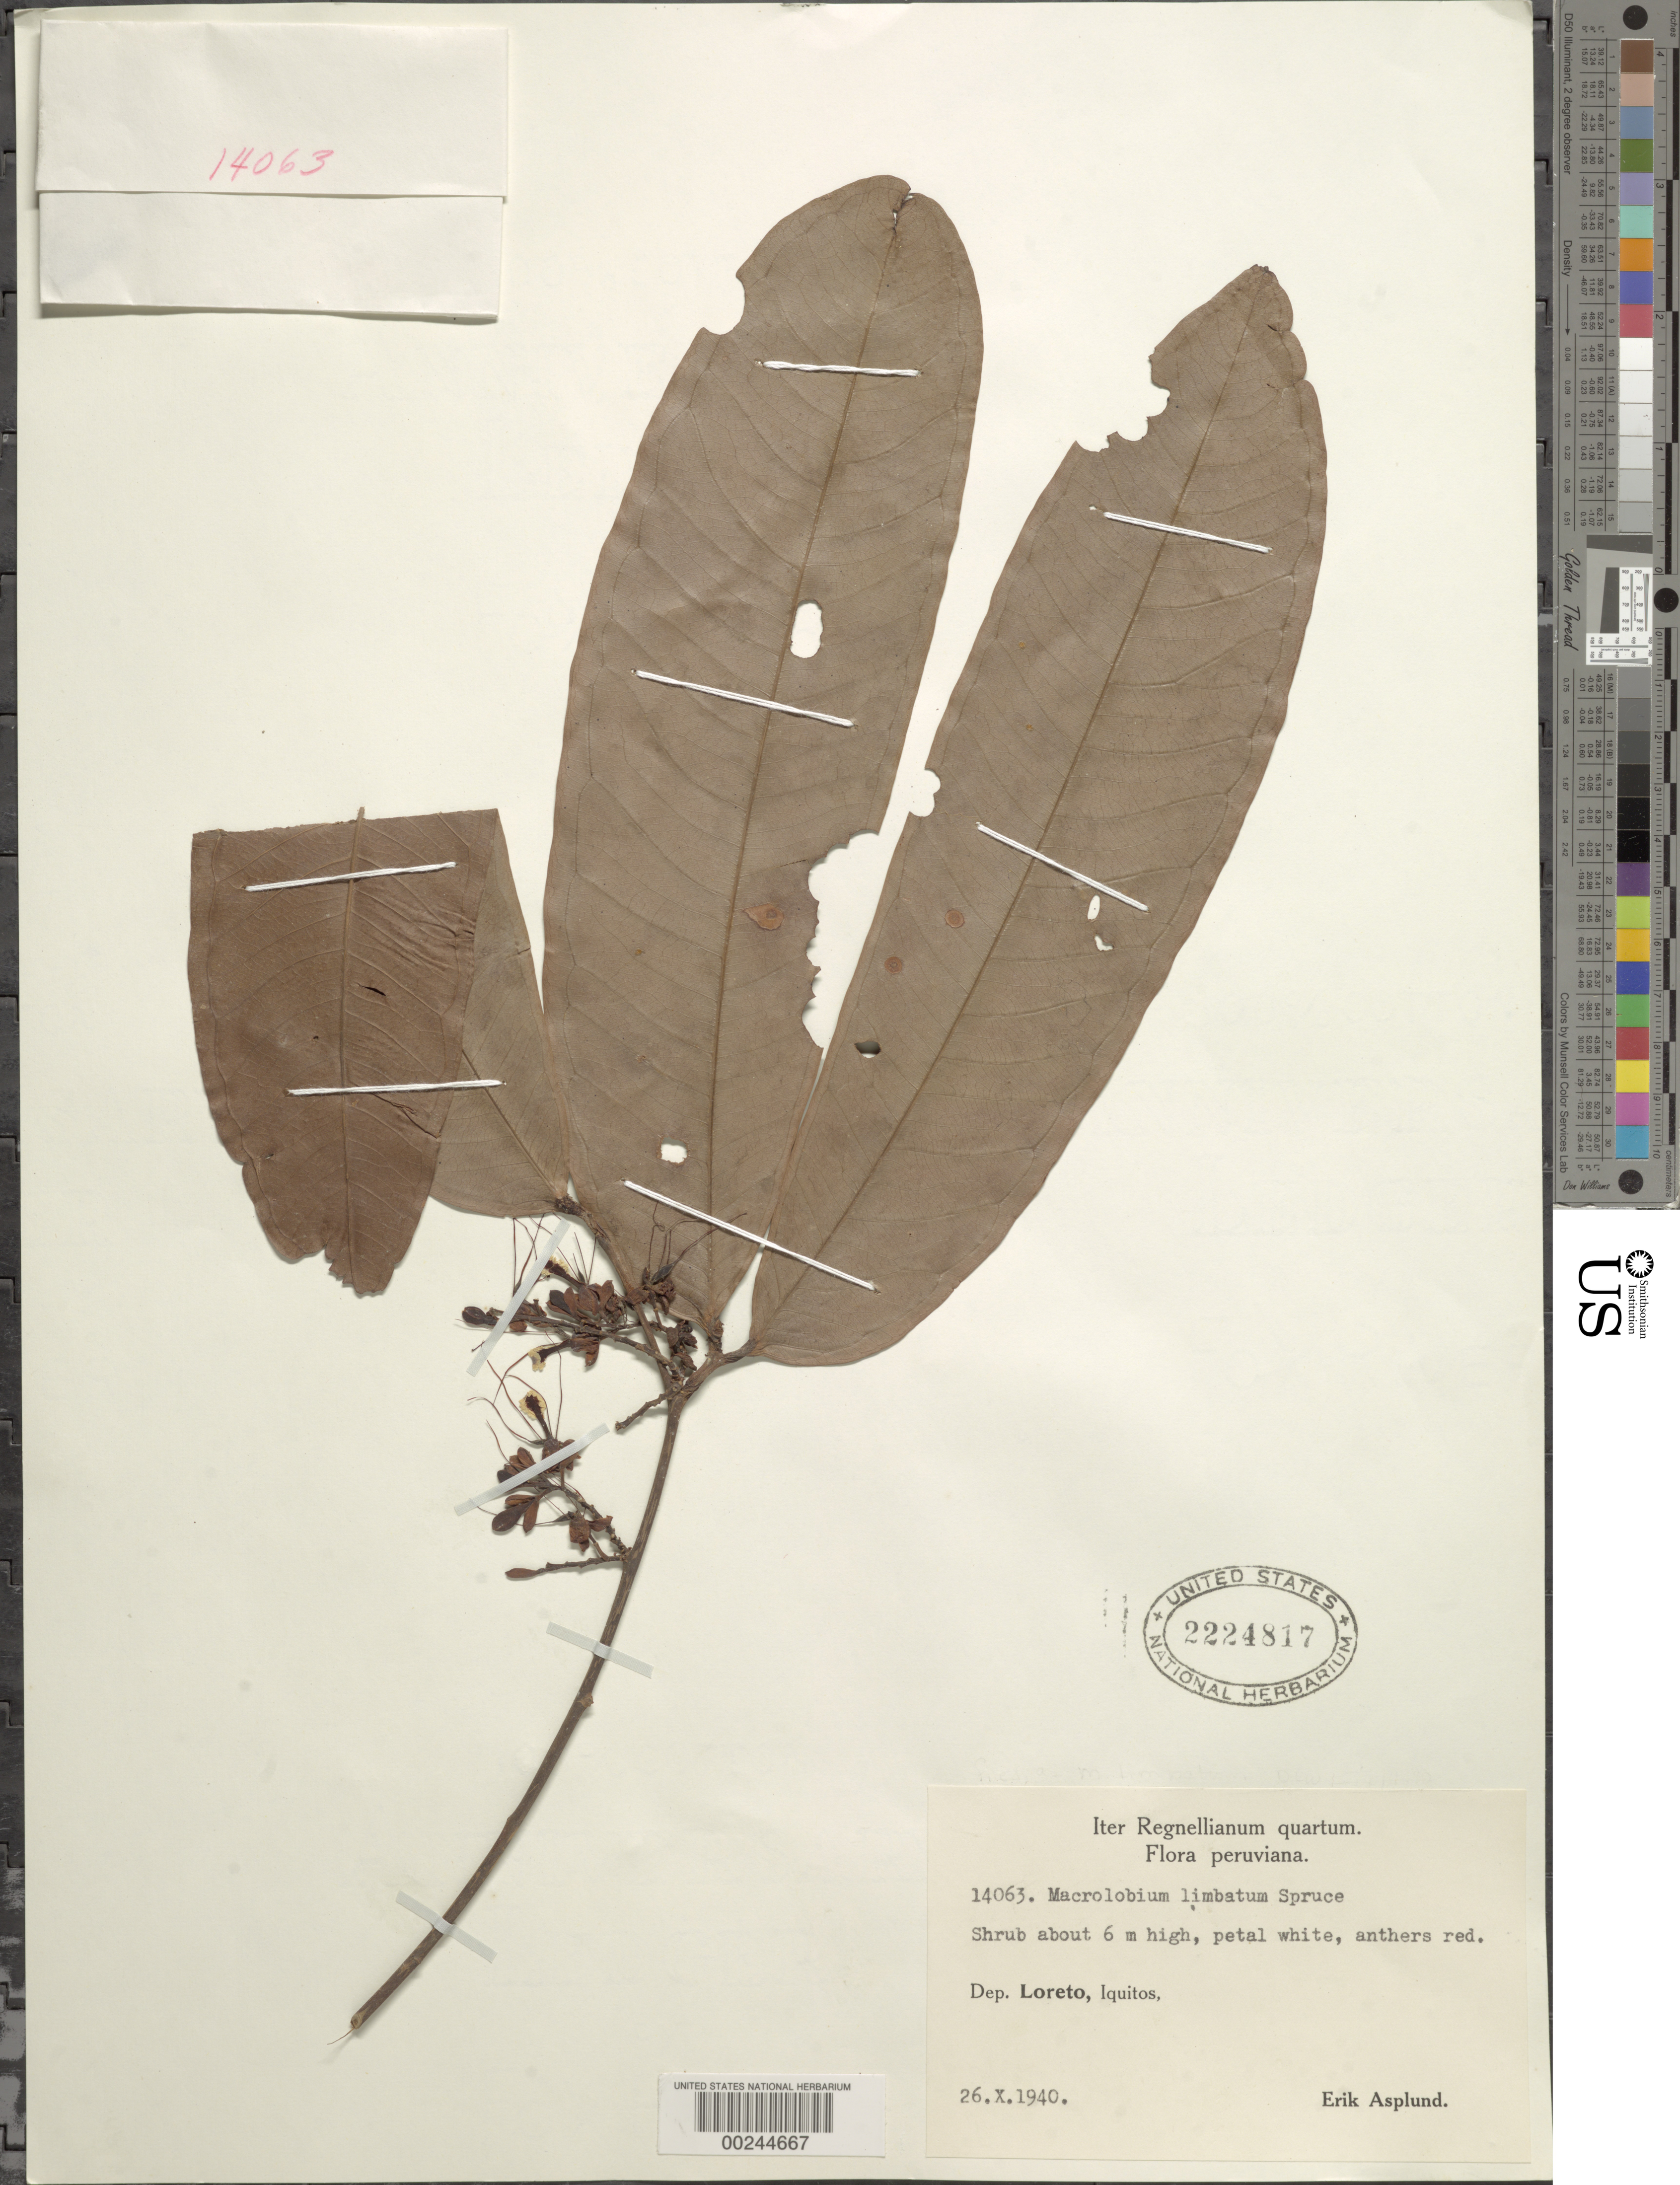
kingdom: Plantae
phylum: Tracheophyta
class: Magnoliopsida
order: Fabales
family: Fabaceae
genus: Macrolobium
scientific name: Macrolobium limbatum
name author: Spruce ex Benth.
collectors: E. Asplund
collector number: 14063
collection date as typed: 26 Oct 1940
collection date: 1940-10-26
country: Peru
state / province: Loreto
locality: Iquitos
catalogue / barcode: US 2224817